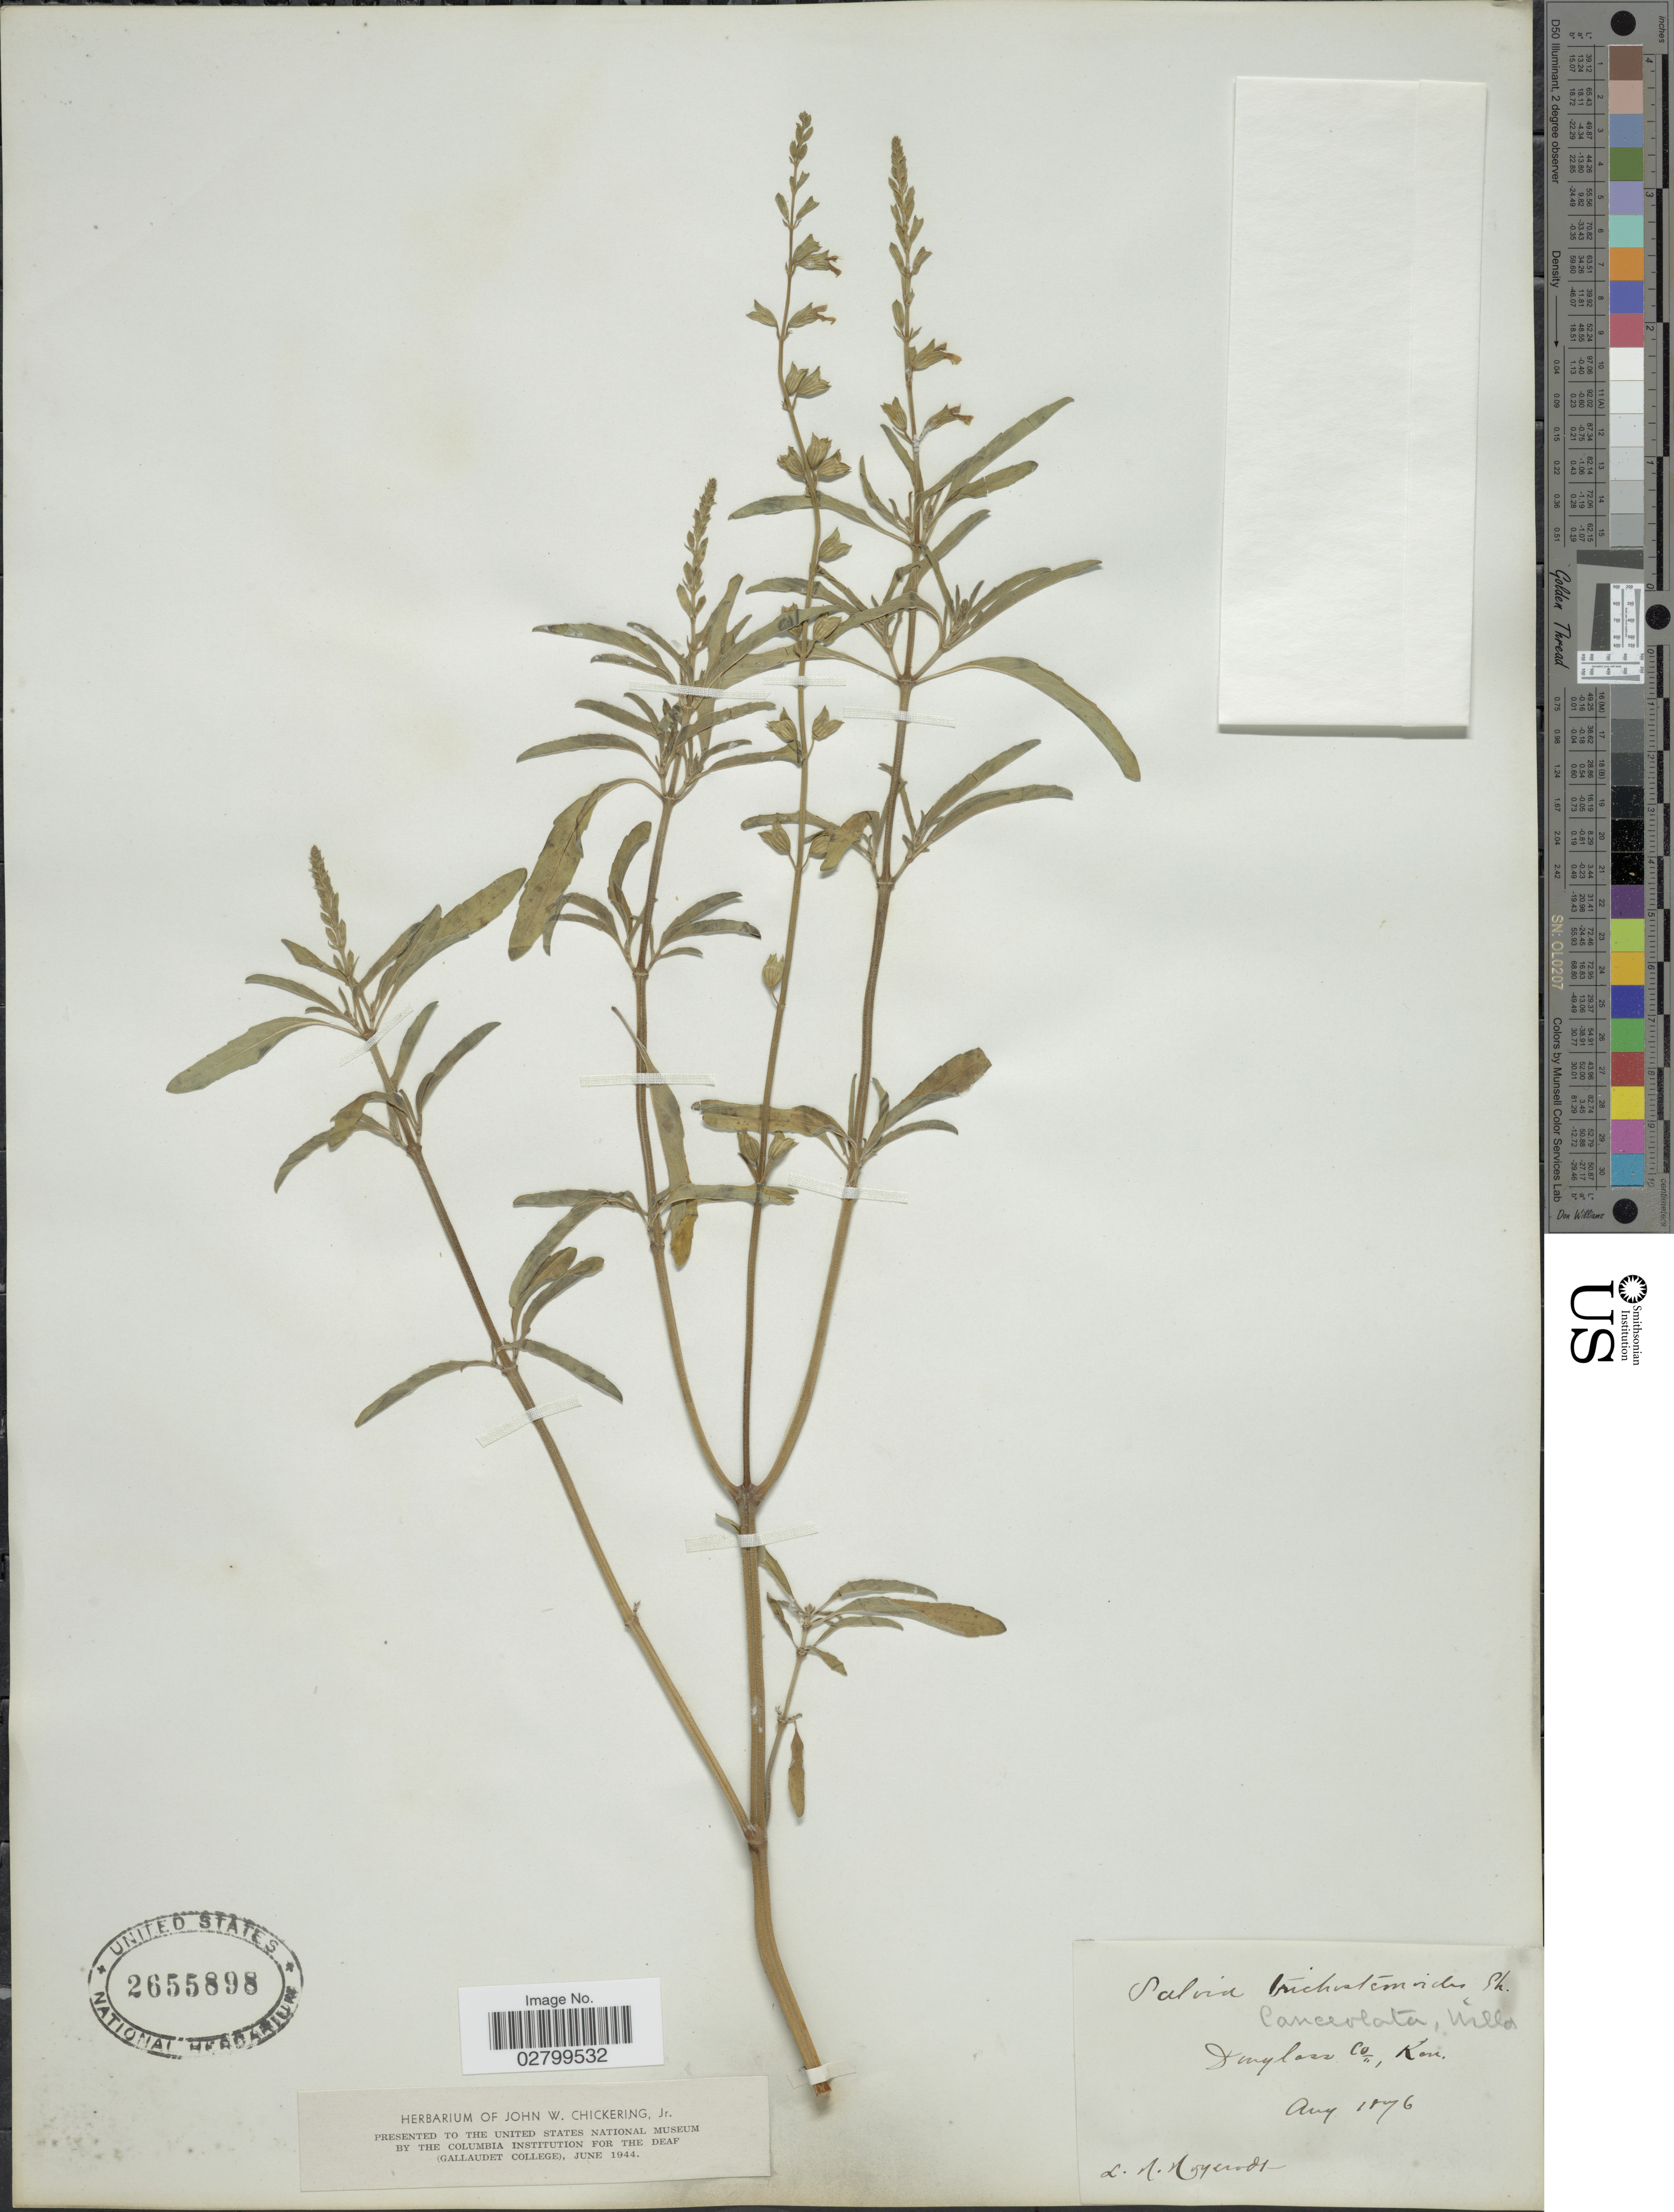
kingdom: Plantae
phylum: Tracheophyta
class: Magnoliopsida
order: Lamiales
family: Lamiaceae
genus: Salvia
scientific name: Salvia lanceolata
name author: Brouss.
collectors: L. Reynolds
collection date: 1876-08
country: United States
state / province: Kansas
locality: Douglass Co.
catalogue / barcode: US 2655898